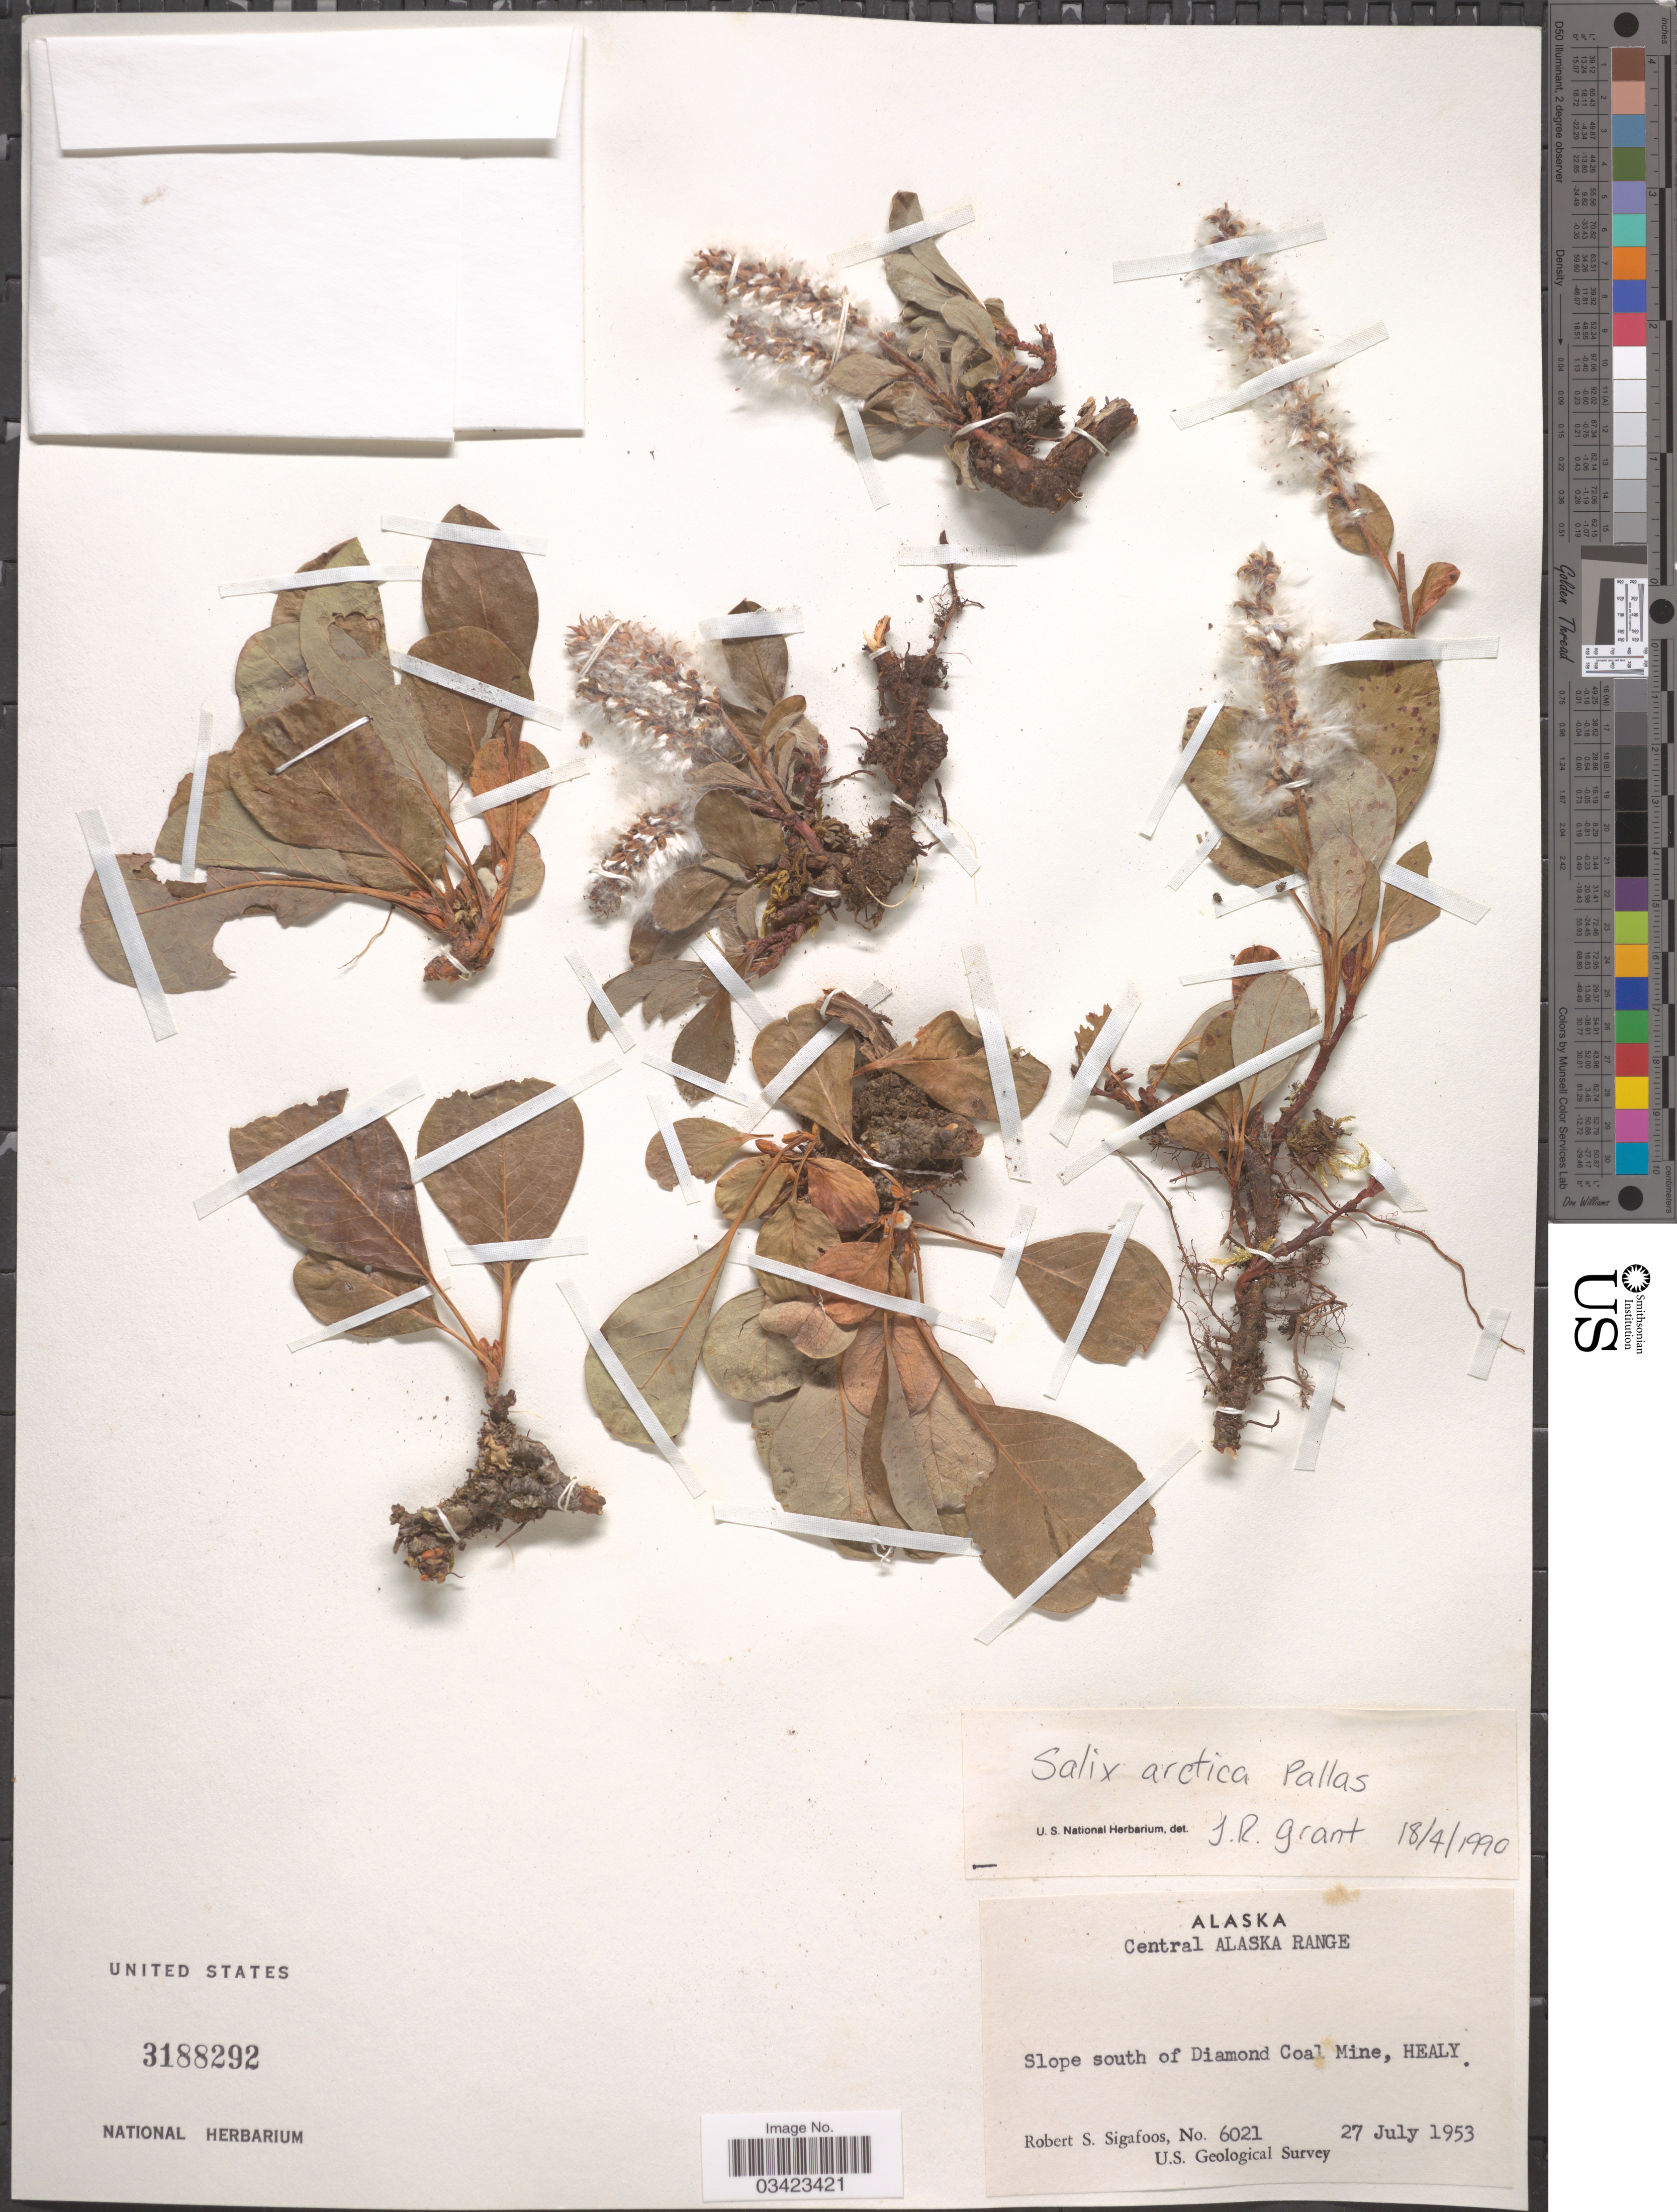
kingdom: Plantae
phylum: Tracheophyta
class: Magnoliopsida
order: Malpighiales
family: Salicaceae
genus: Salix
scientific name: Salix arctica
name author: Pall.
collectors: R. Sigafoos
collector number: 6021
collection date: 1953-07-27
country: United States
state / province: Alaska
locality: Central Alaska Range. Slope south of Diamond Coal Mine, Healy.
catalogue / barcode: US 3188292